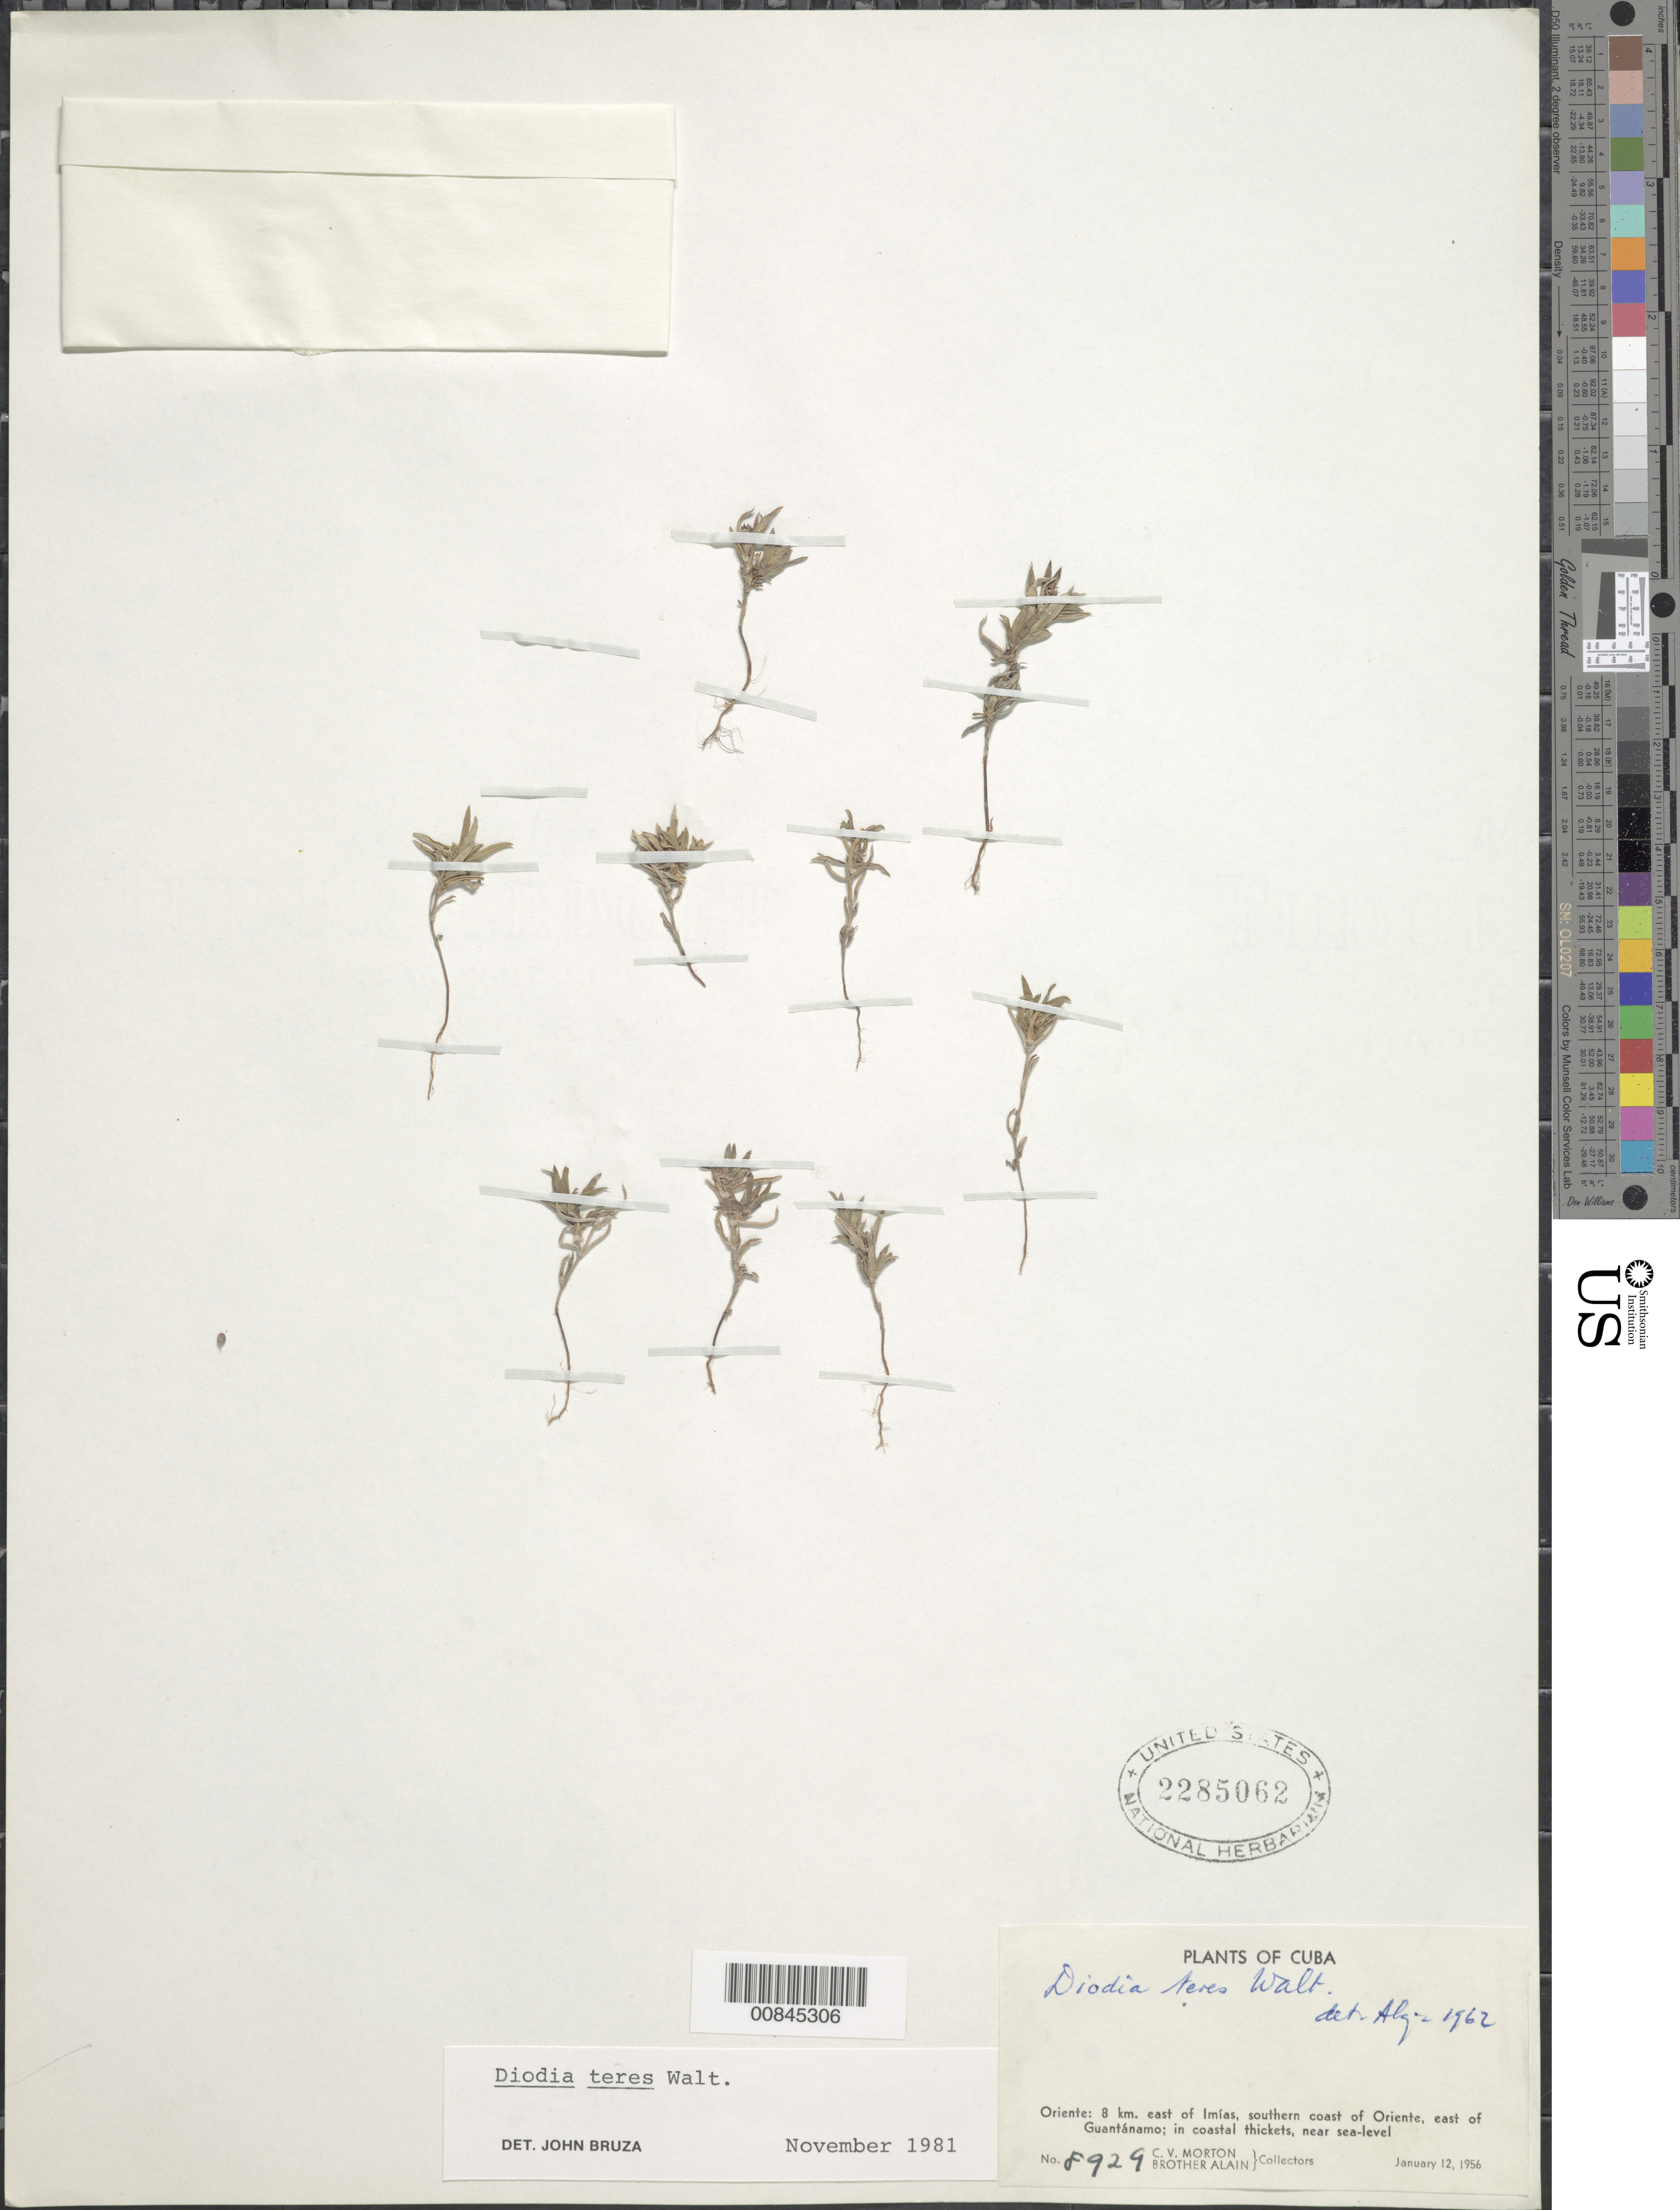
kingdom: Plantae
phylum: Tracheophyta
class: Magnoliopsida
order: Gentianales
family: Rubiaceae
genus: Diodella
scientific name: Diodella teres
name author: (Walter) Small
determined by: Liogier, Alain H.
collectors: C. V. Morton & A. H. Liogier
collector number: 8929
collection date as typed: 12 Jan 1956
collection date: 1956-01-12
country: Cuba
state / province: Oriente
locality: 8 km east of Imías, southern coast of Oriente, east of Guantánamo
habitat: In coastal thickets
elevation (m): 0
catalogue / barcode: US 2285062